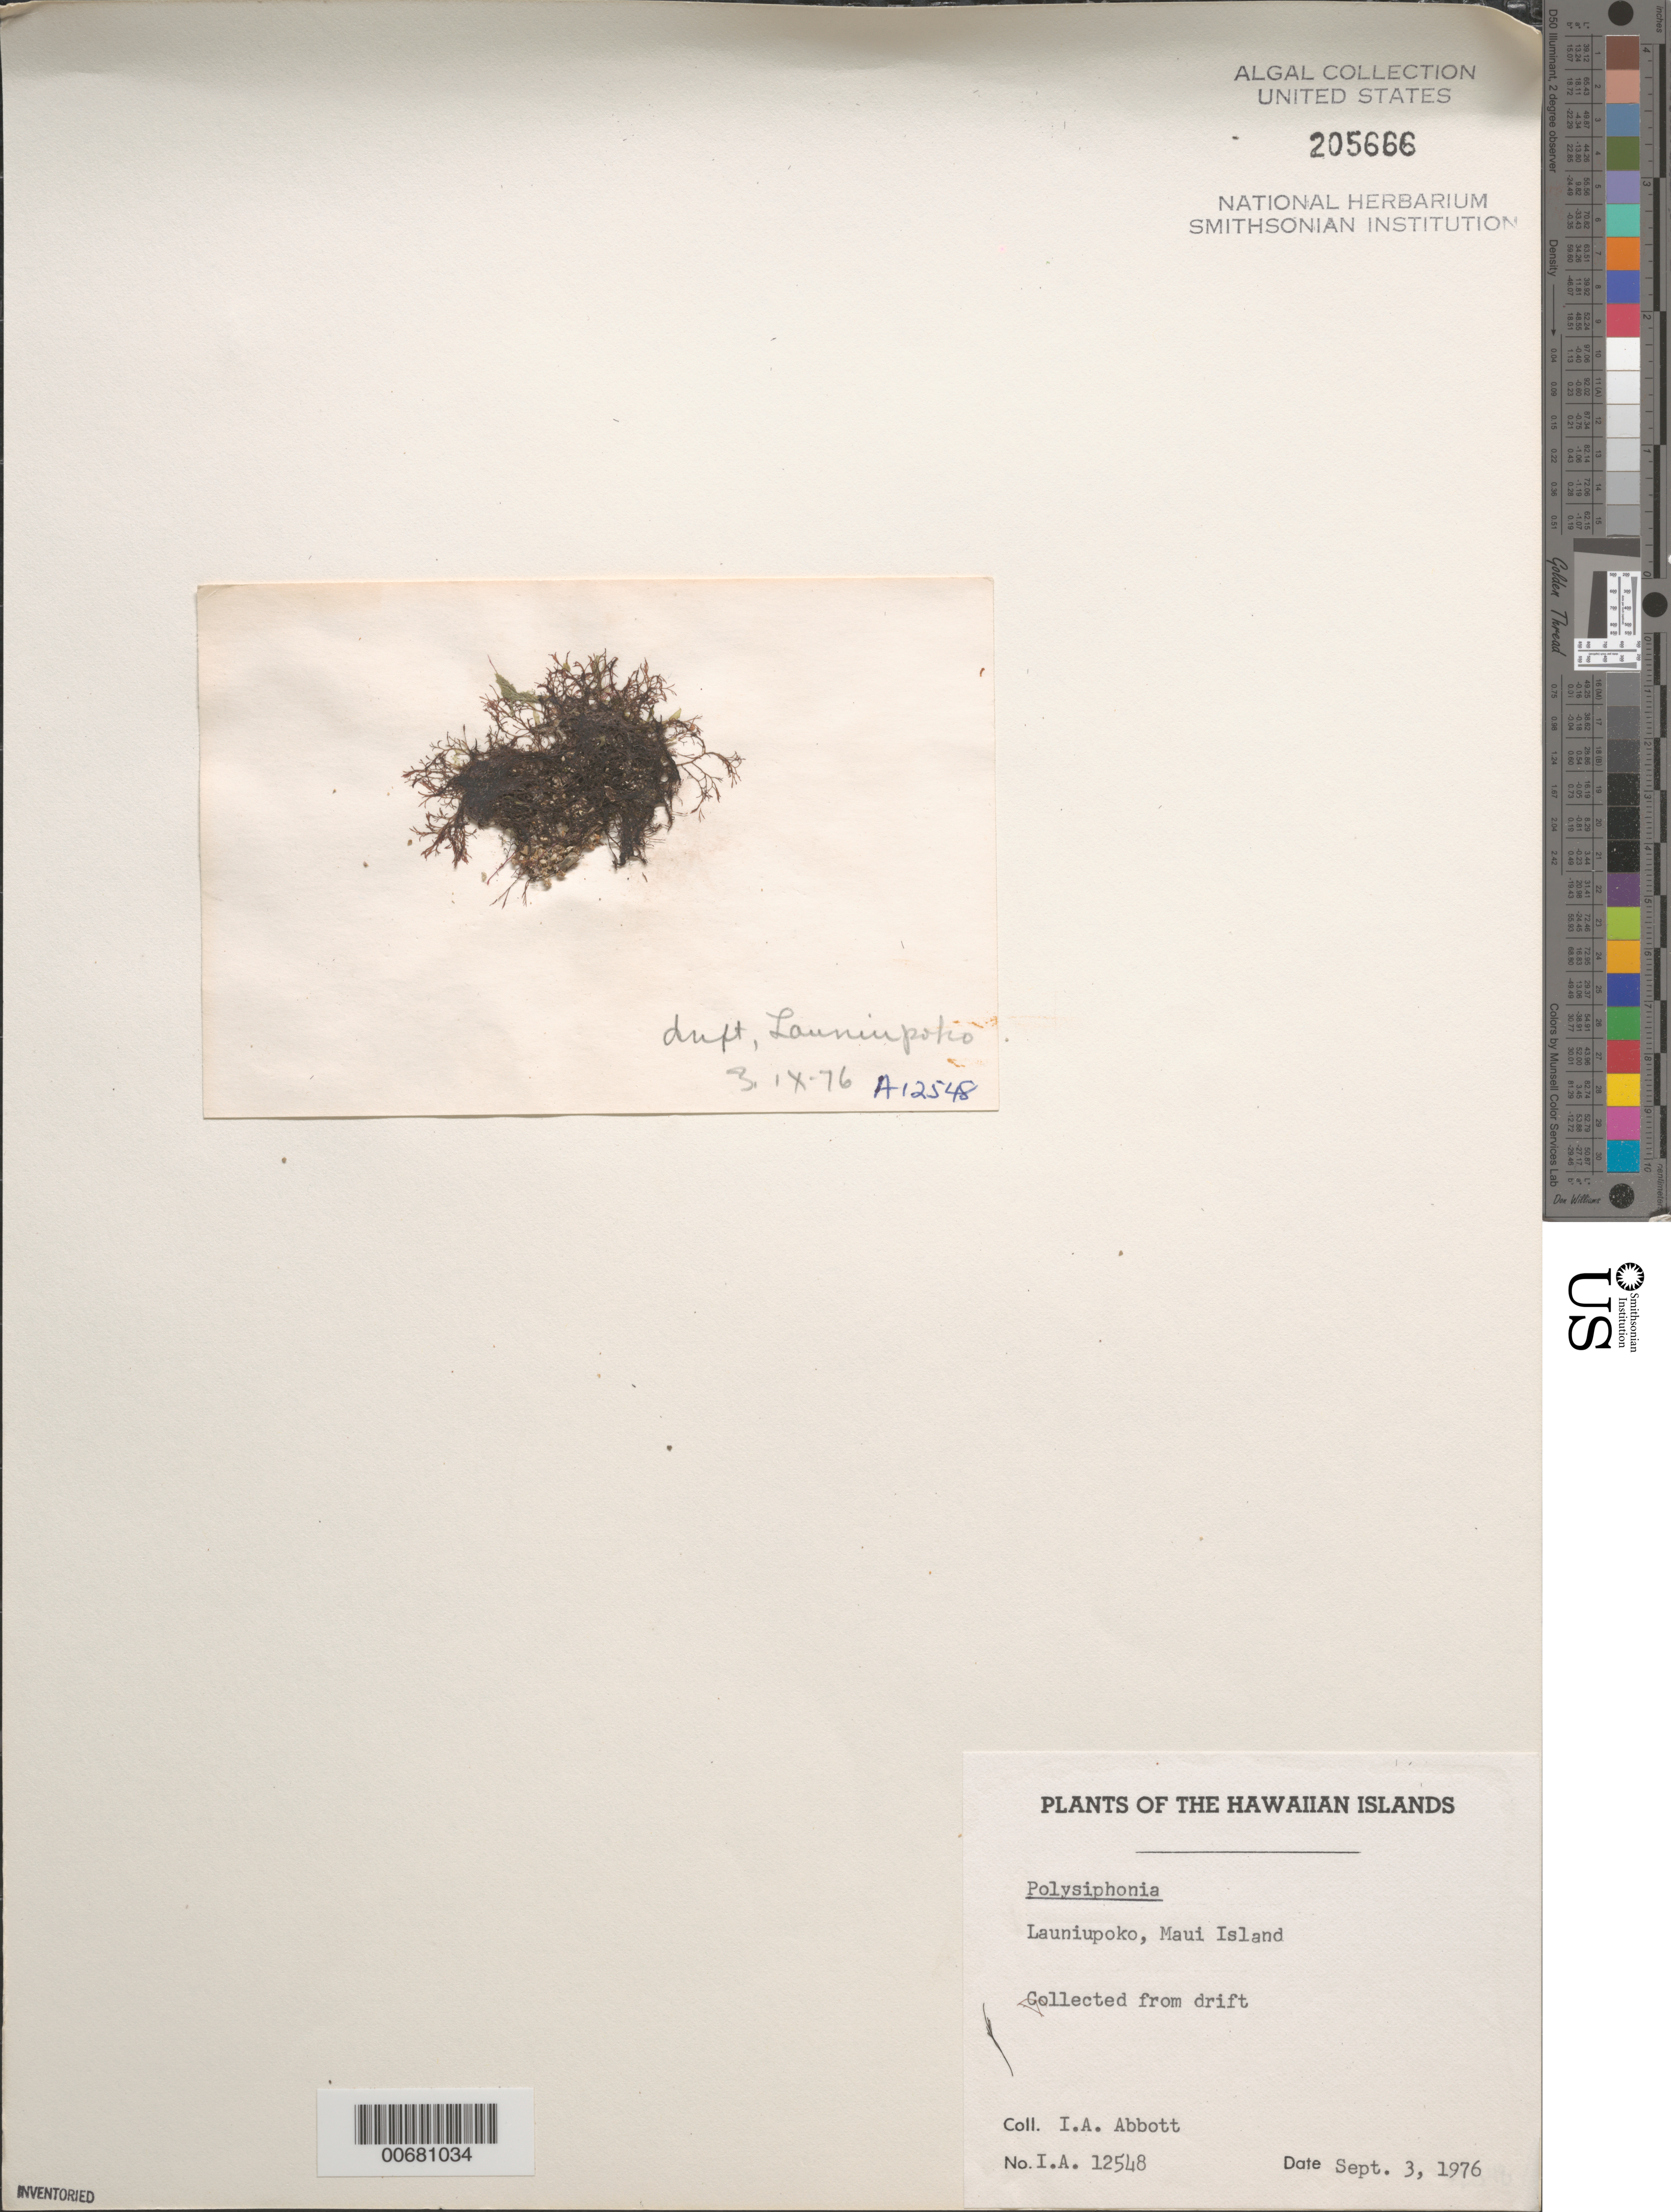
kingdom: Plantae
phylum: Rhodophyta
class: Florideophyceae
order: Ceramiales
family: Rhodomelaceae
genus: Polysiphonia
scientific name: Polysiphonia sp.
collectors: I. A. Abbott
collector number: IAA 12548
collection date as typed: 03 Sep 1976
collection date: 1976-09-03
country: United States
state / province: Hawaii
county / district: Maui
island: Maui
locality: Launiupoko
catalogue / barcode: US 205666